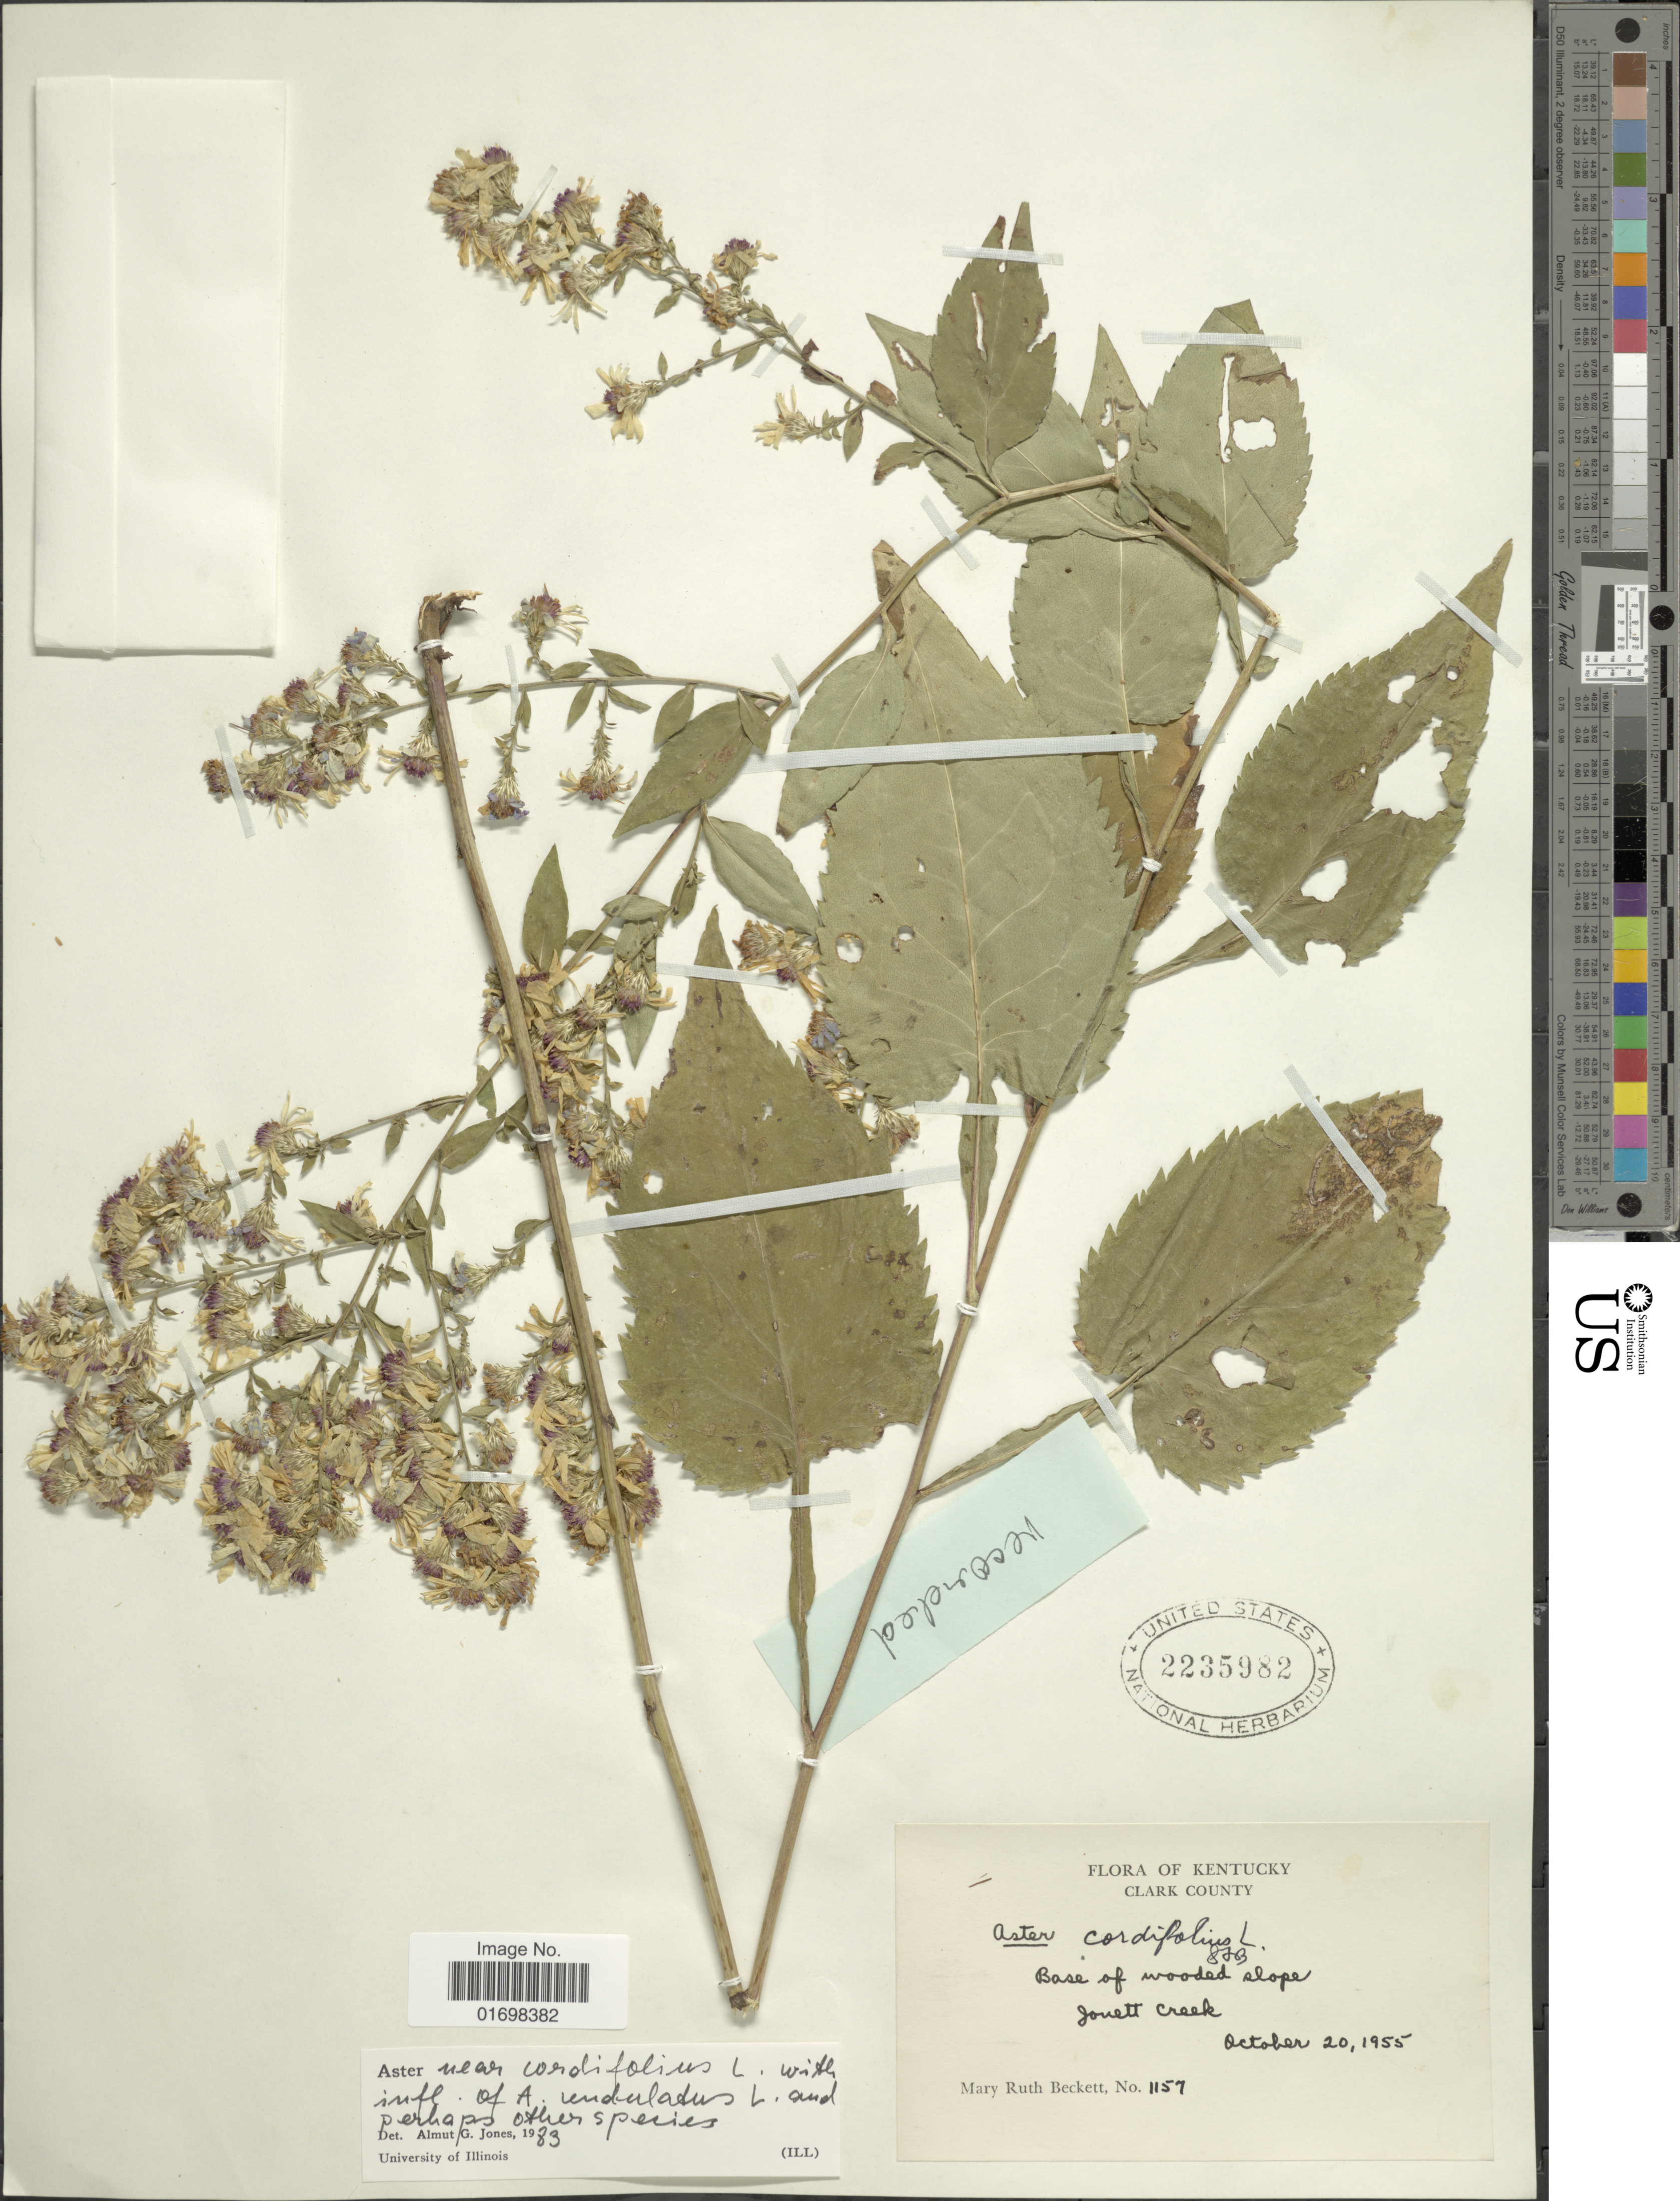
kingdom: Plantae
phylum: Tracheophyta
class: Magnoliopsida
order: Asterales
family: Asteraceae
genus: Symphyotrichum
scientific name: Symphyotrichum cordifolium var. cordifolium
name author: (L.) G.L. Nesom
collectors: M. Beckett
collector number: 1157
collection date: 1955-10-20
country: United States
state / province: Kentucky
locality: Kentucky, Clark County, Base of wooded slope Jonett Creek.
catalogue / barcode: US 2235982